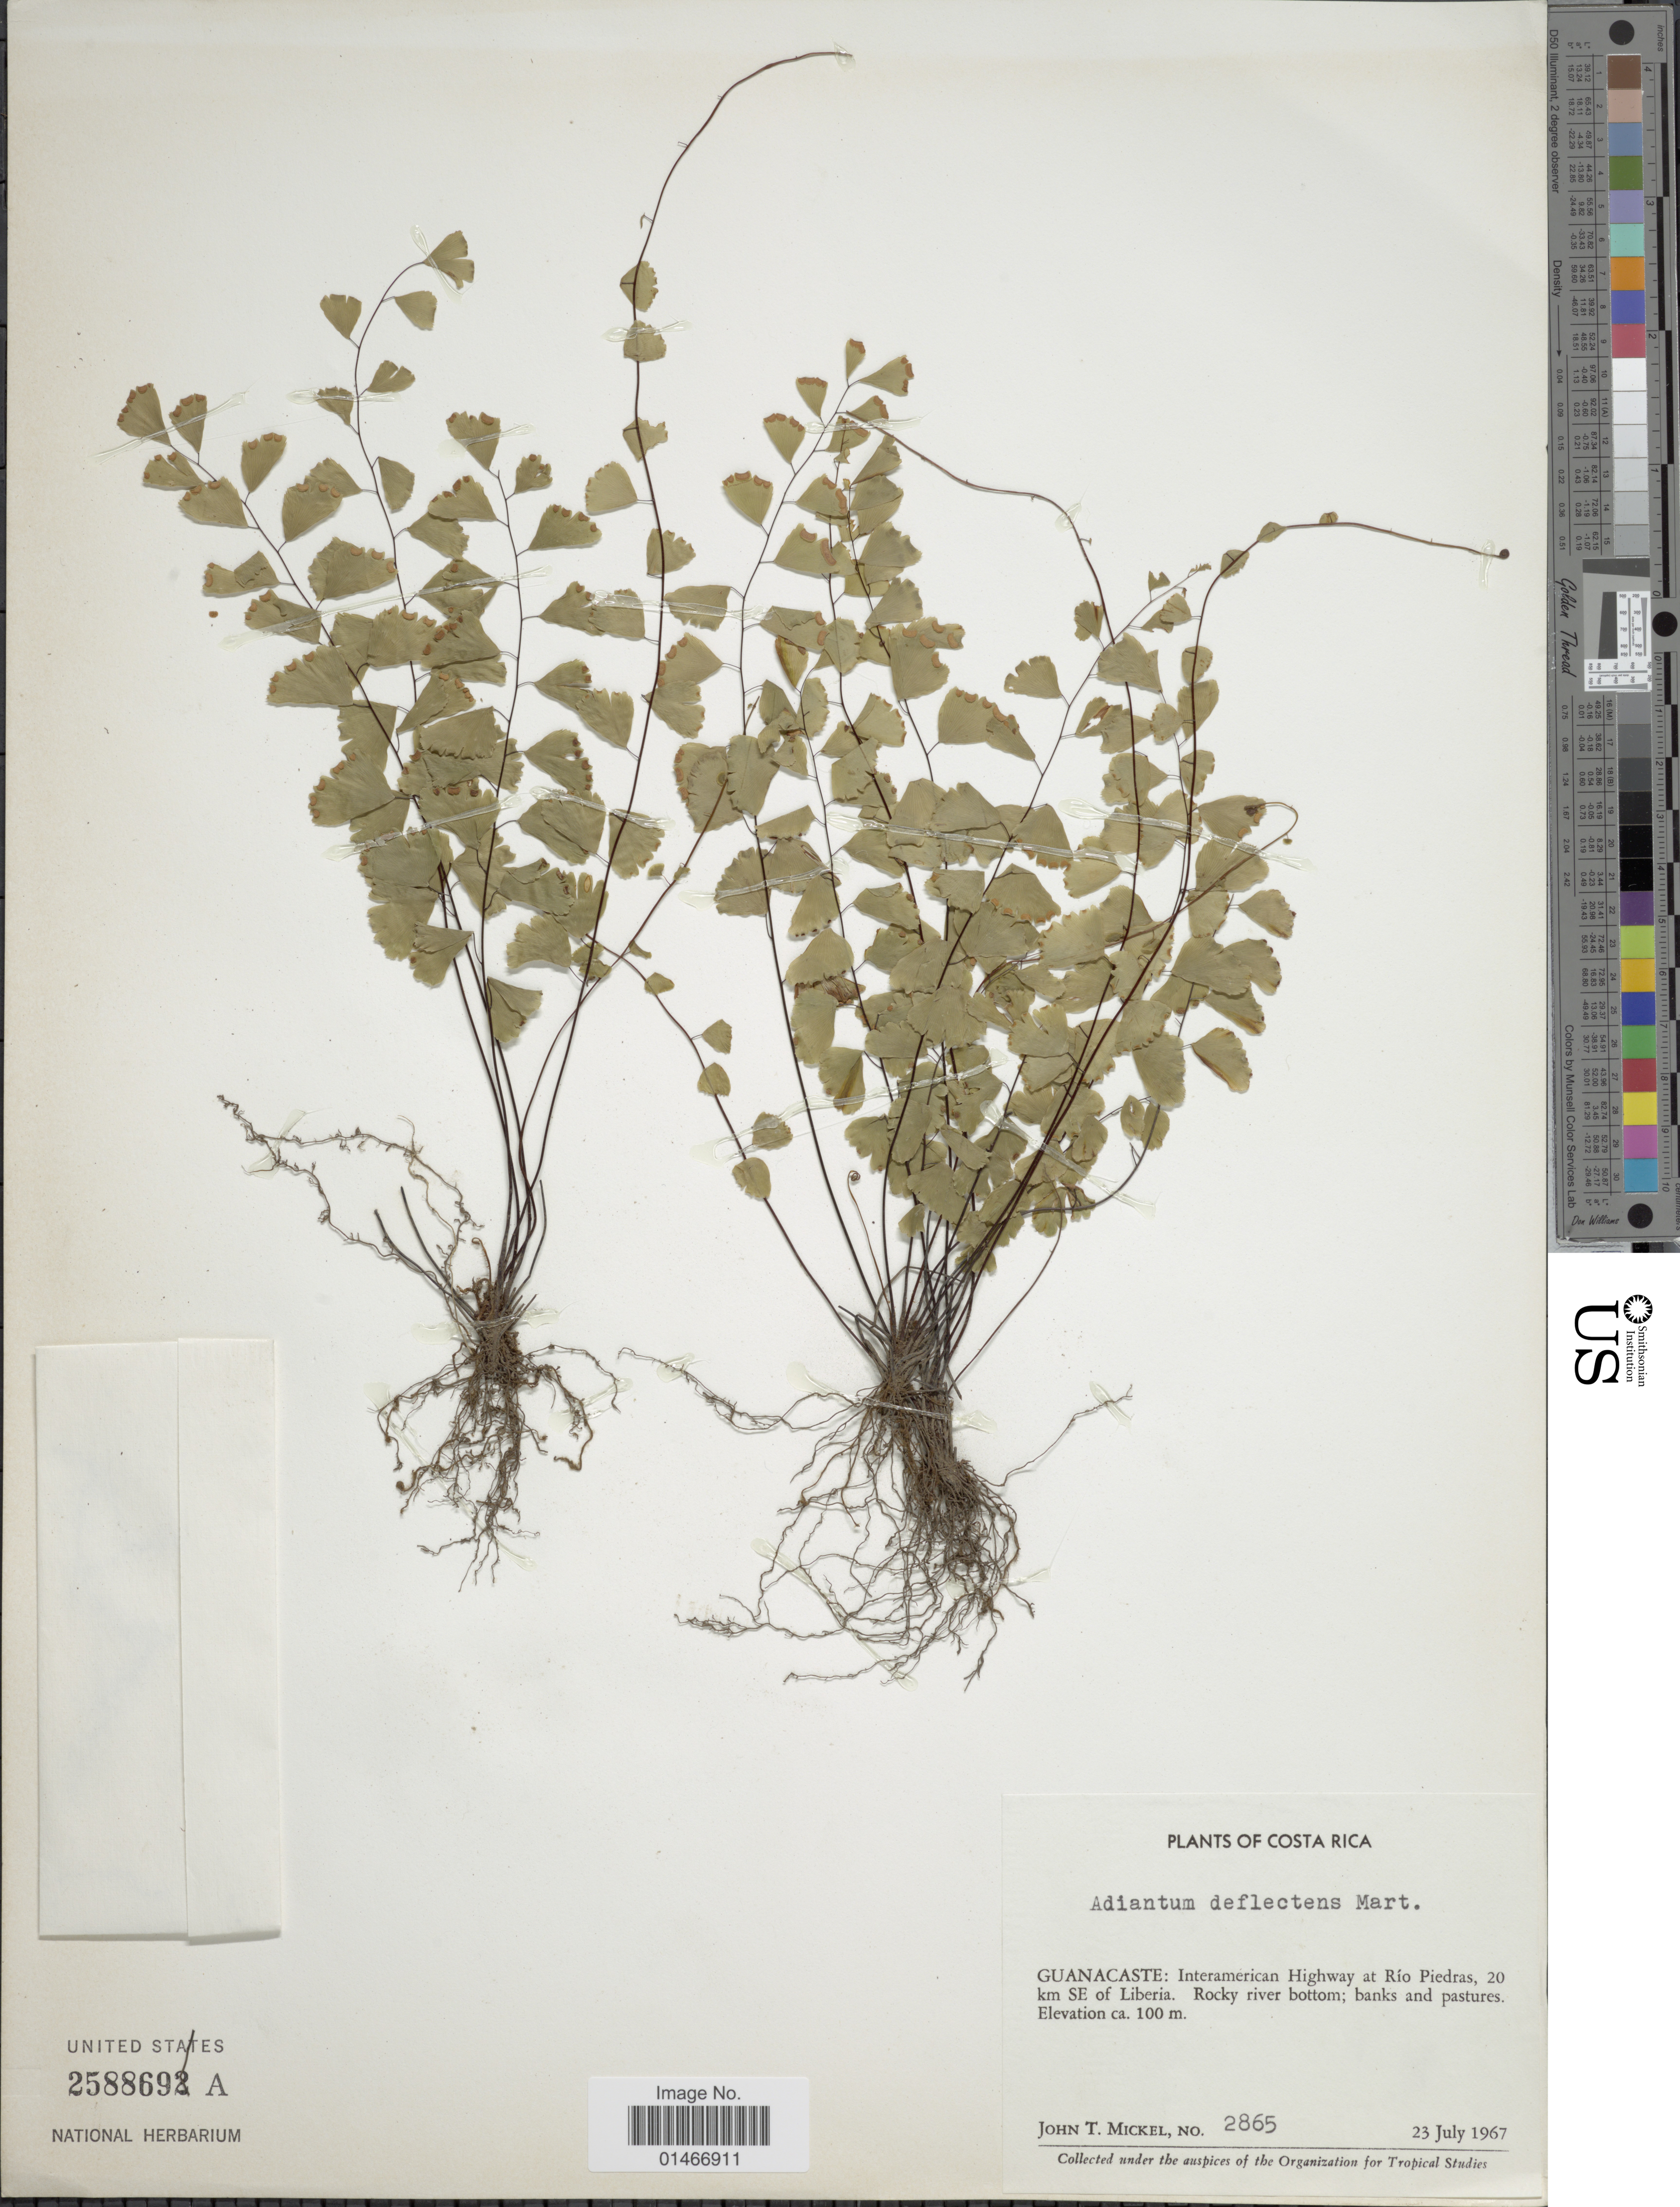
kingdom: Plantae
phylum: Tracheophyta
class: Polypodiopsida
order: Polypodiales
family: Pteridaceae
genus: Adiantum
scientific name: Adiantum deflectens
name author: Mart.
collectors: J. T. Mickel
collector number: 2865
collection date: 1967-07-23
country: Costa Rica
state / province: Guanacaste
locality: Interamerican Highway at Rio Piedras, 20 km SE of Liberia.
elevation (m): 100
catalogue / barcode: US 2588692A